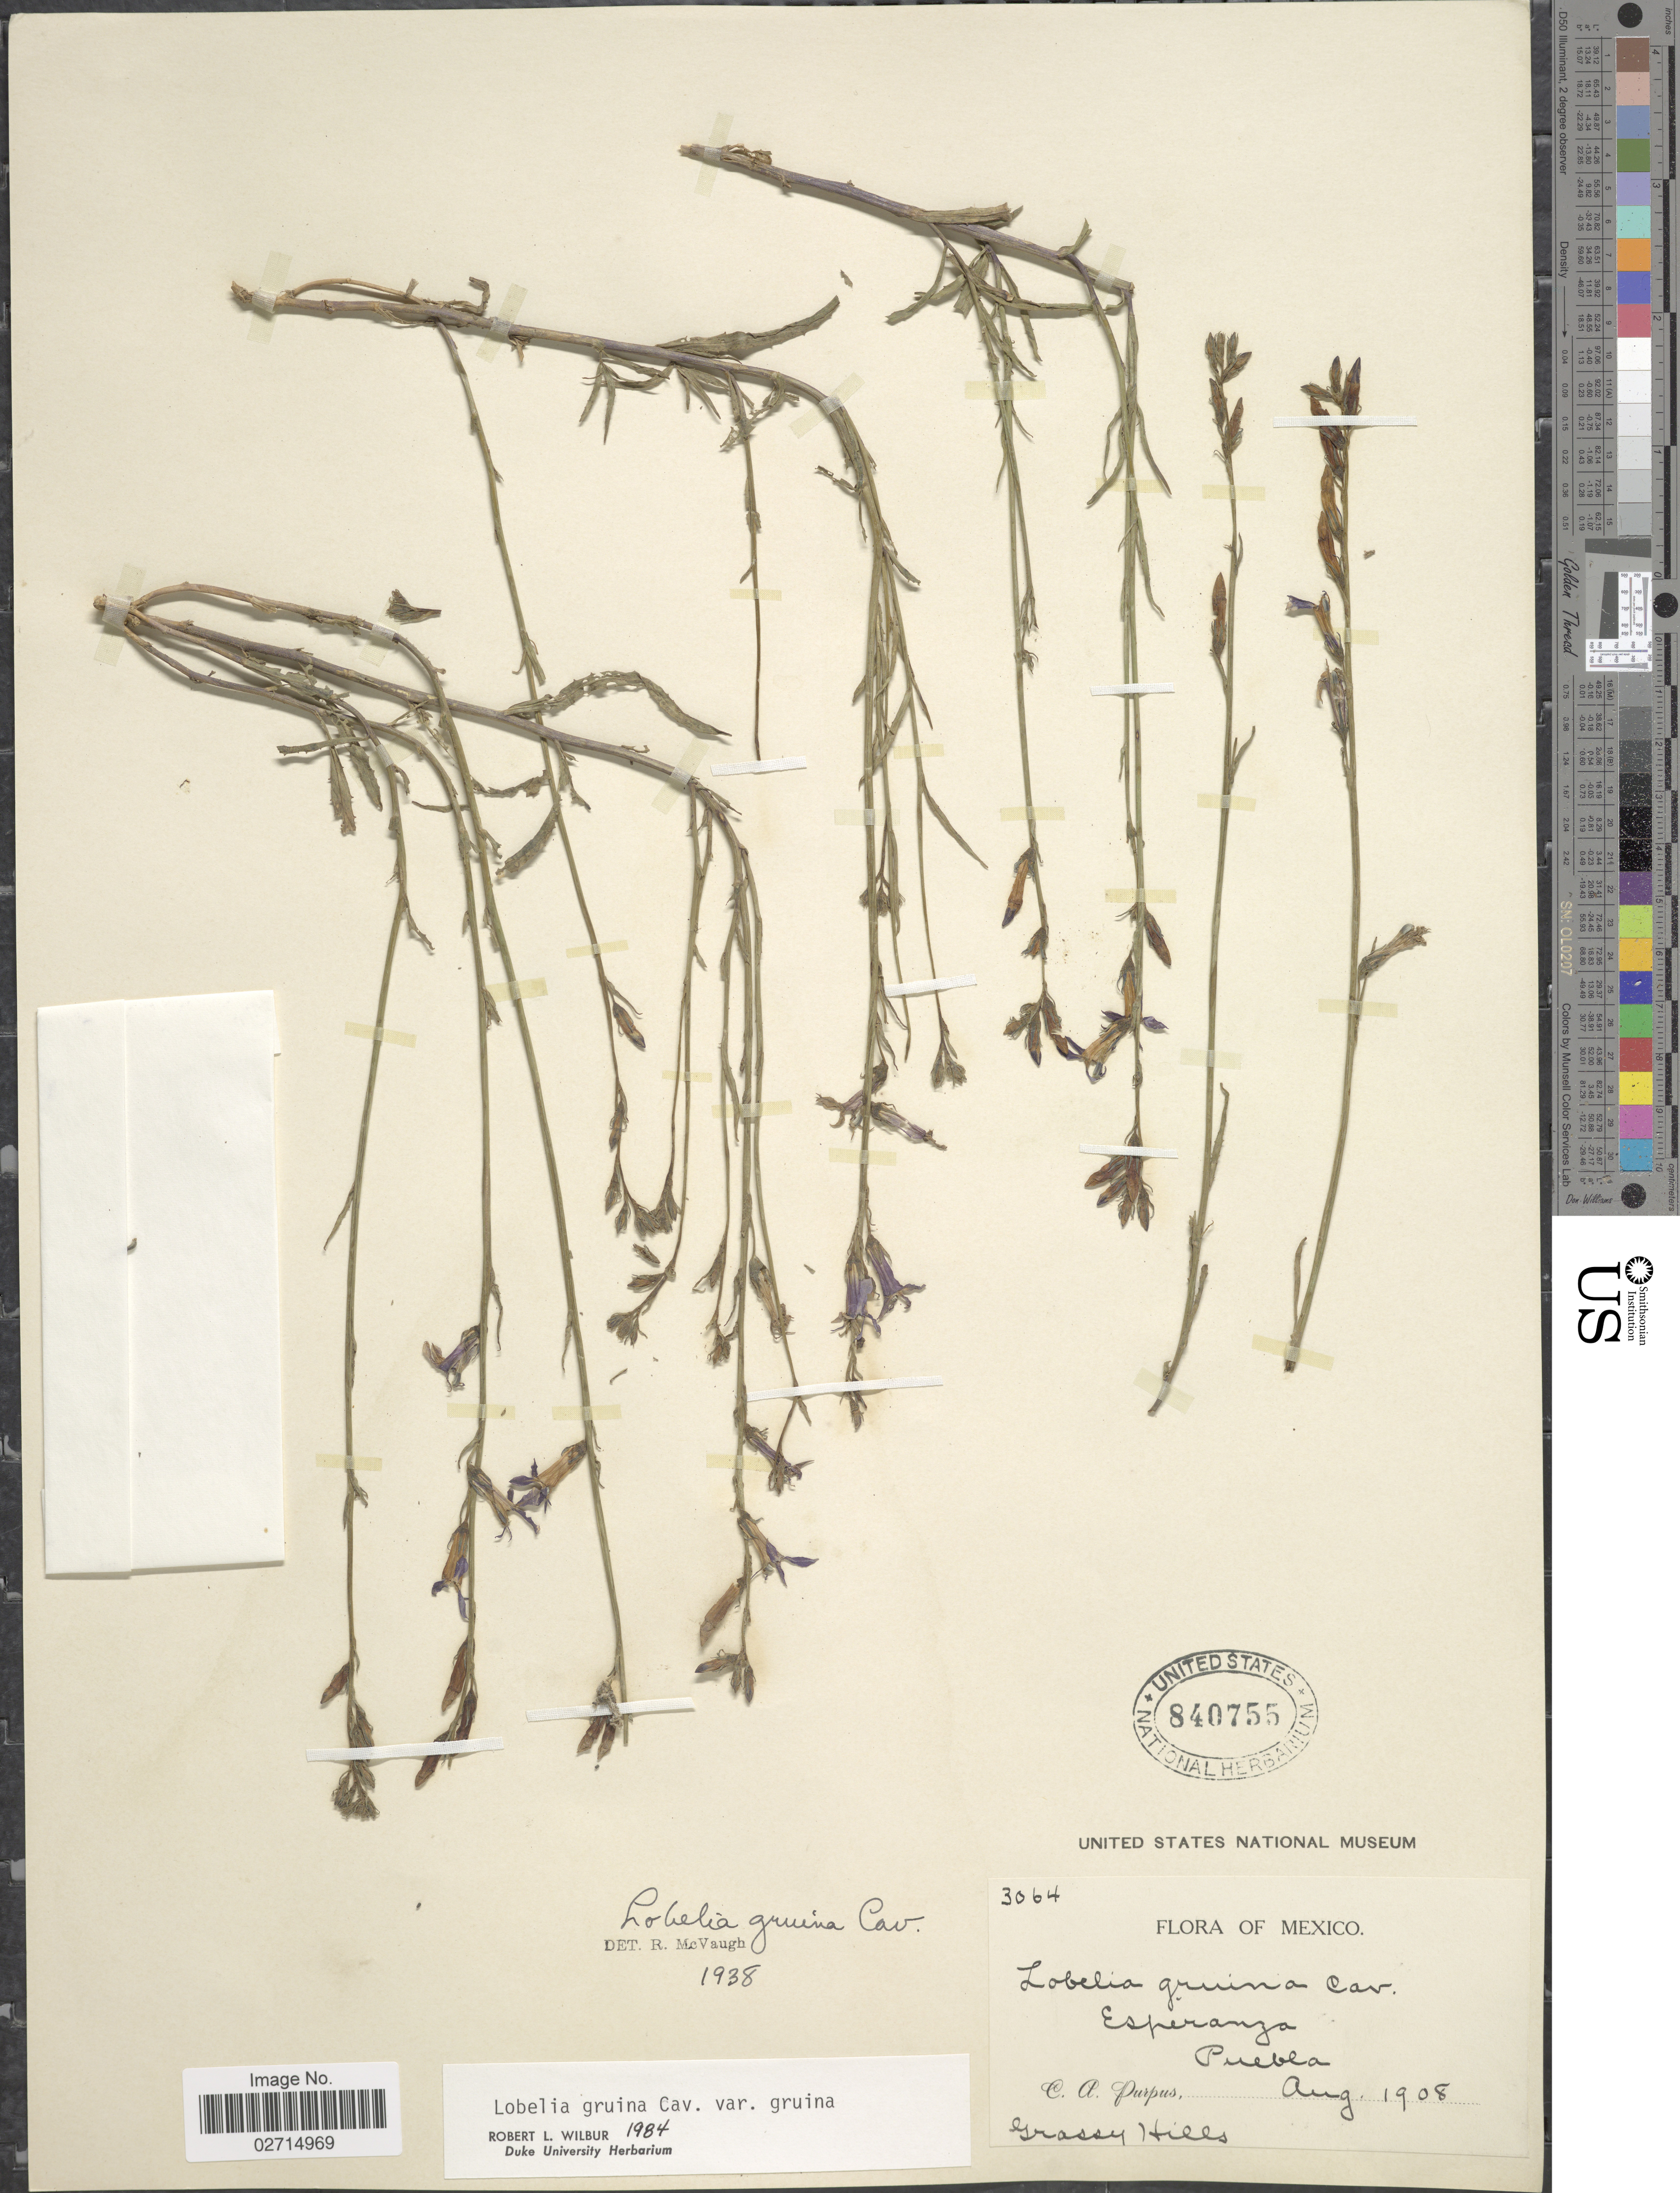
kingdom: Plantae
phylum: Tracheophyta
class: Magnoliopsida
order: Asterales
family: Campanulaceae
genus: Lobelia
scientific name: Lobelia gruina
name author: Cav.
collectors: C. A. Purpus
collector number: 3064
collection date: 1908-08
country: Mexico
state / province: Puebla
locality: Esperanza, Puebla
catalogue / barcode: US 840755